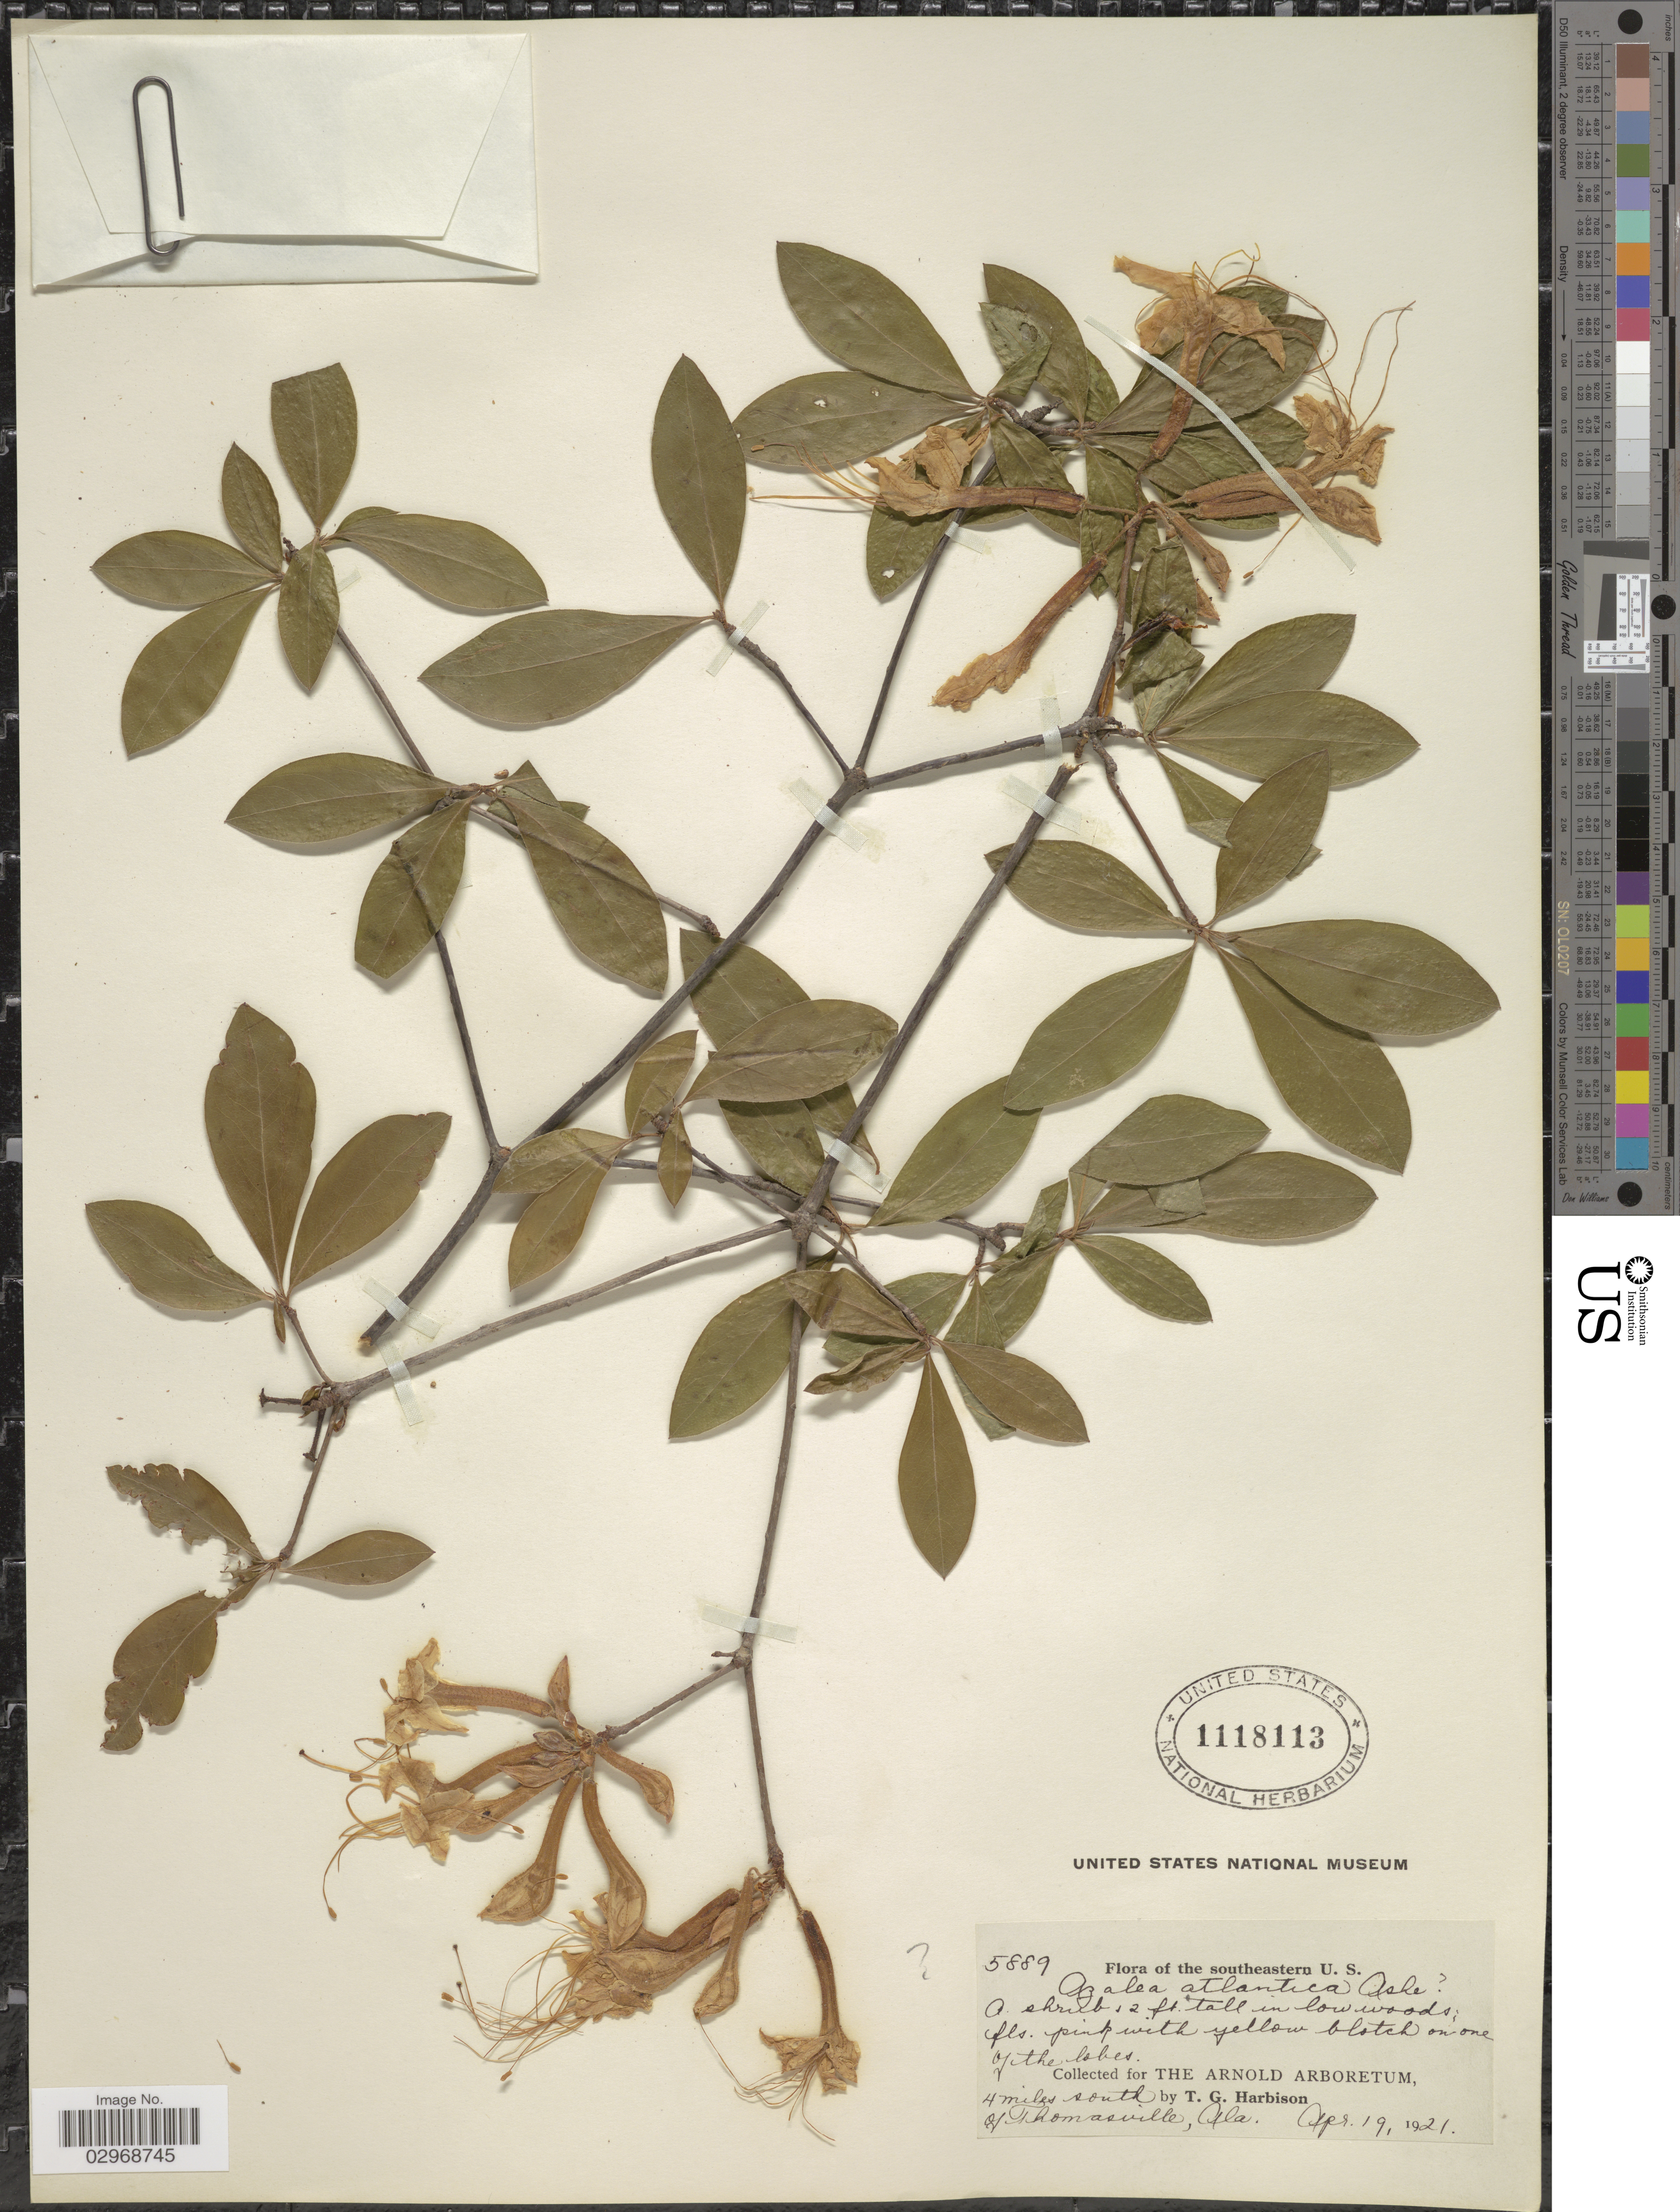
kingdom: Plantae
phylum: Tracheophyta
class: Magnoliopsida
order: Ericales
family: Ericaceae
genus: Rhododendron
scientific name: Rhododendron sp.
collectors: T. Harbison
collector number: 5889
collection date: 1921-04-19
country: United States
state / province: Alabama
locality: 4 miles south of Thomasville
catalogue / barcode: US 1118113